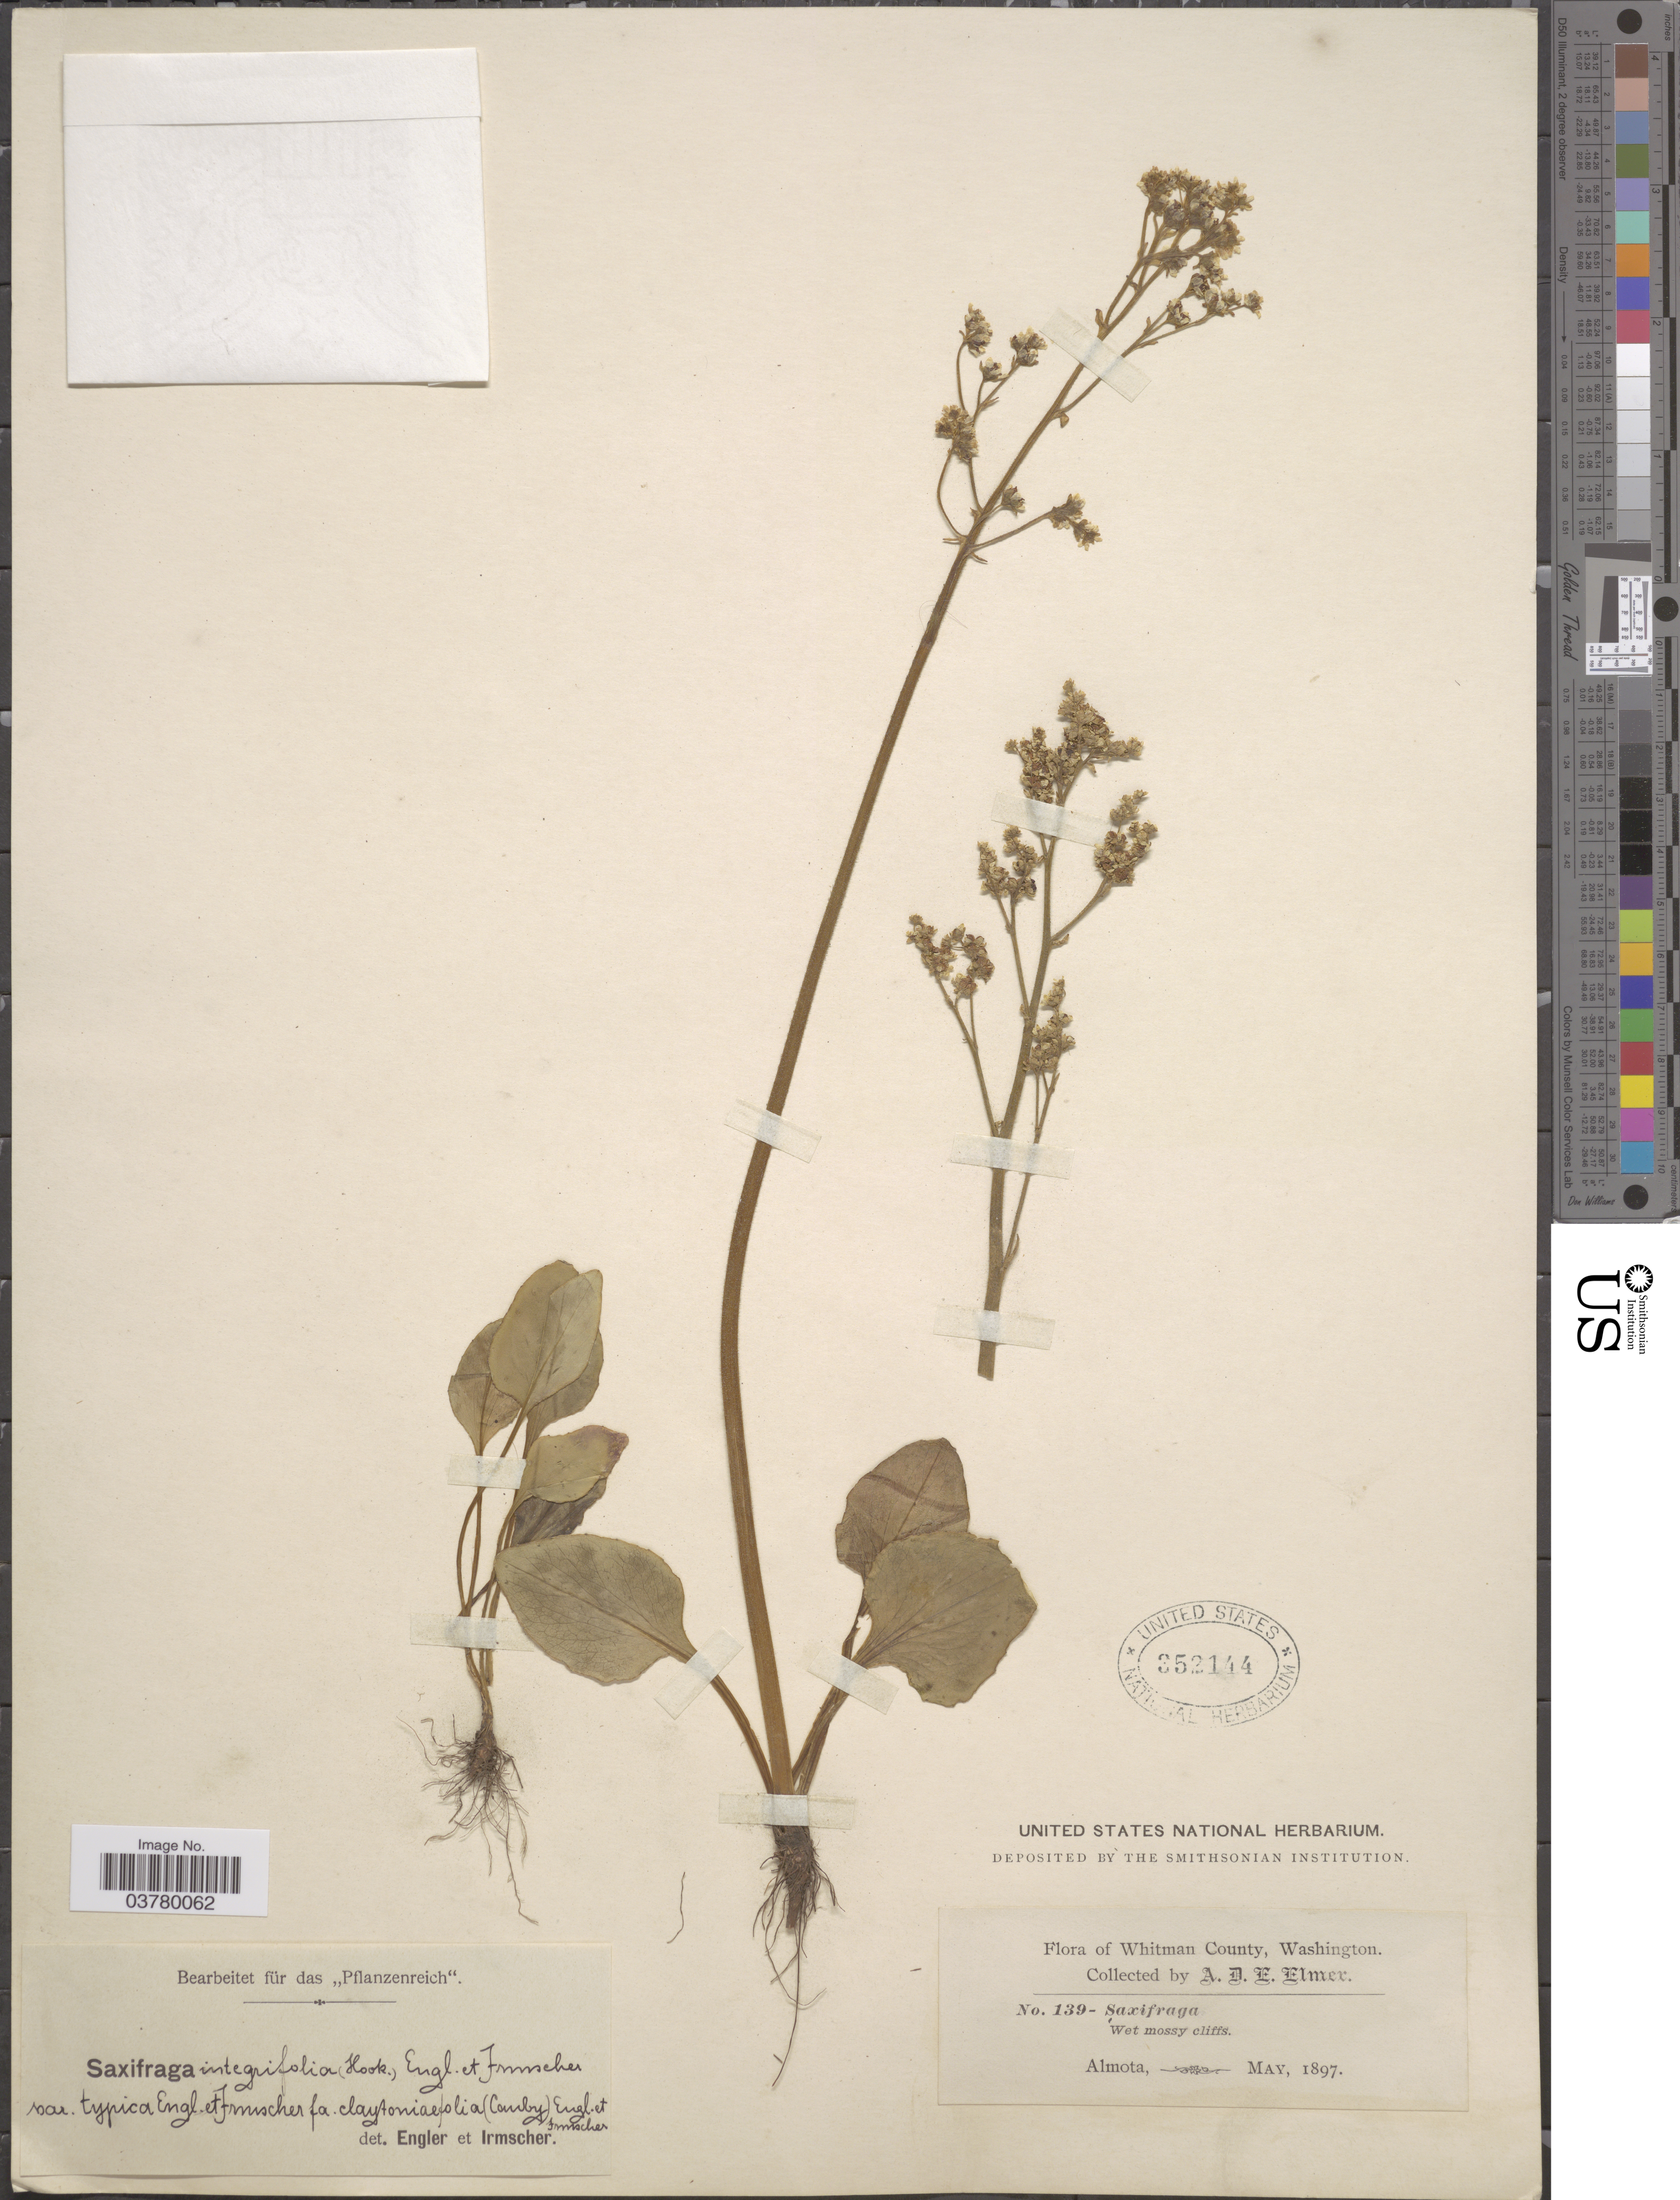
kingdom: Plantae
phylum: Tracheophyta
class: Magnoliopsida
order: Saxifragales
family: Saxifragaceae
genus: Micranthes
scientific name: Micranthes fragosa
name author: (Suksd. ex Small) Small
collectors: A. D. E. Elmer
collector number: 139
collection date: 1897-05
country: United States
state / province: Washington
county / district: Whitman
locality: Whitman County. Almota.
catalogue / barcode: US 352144